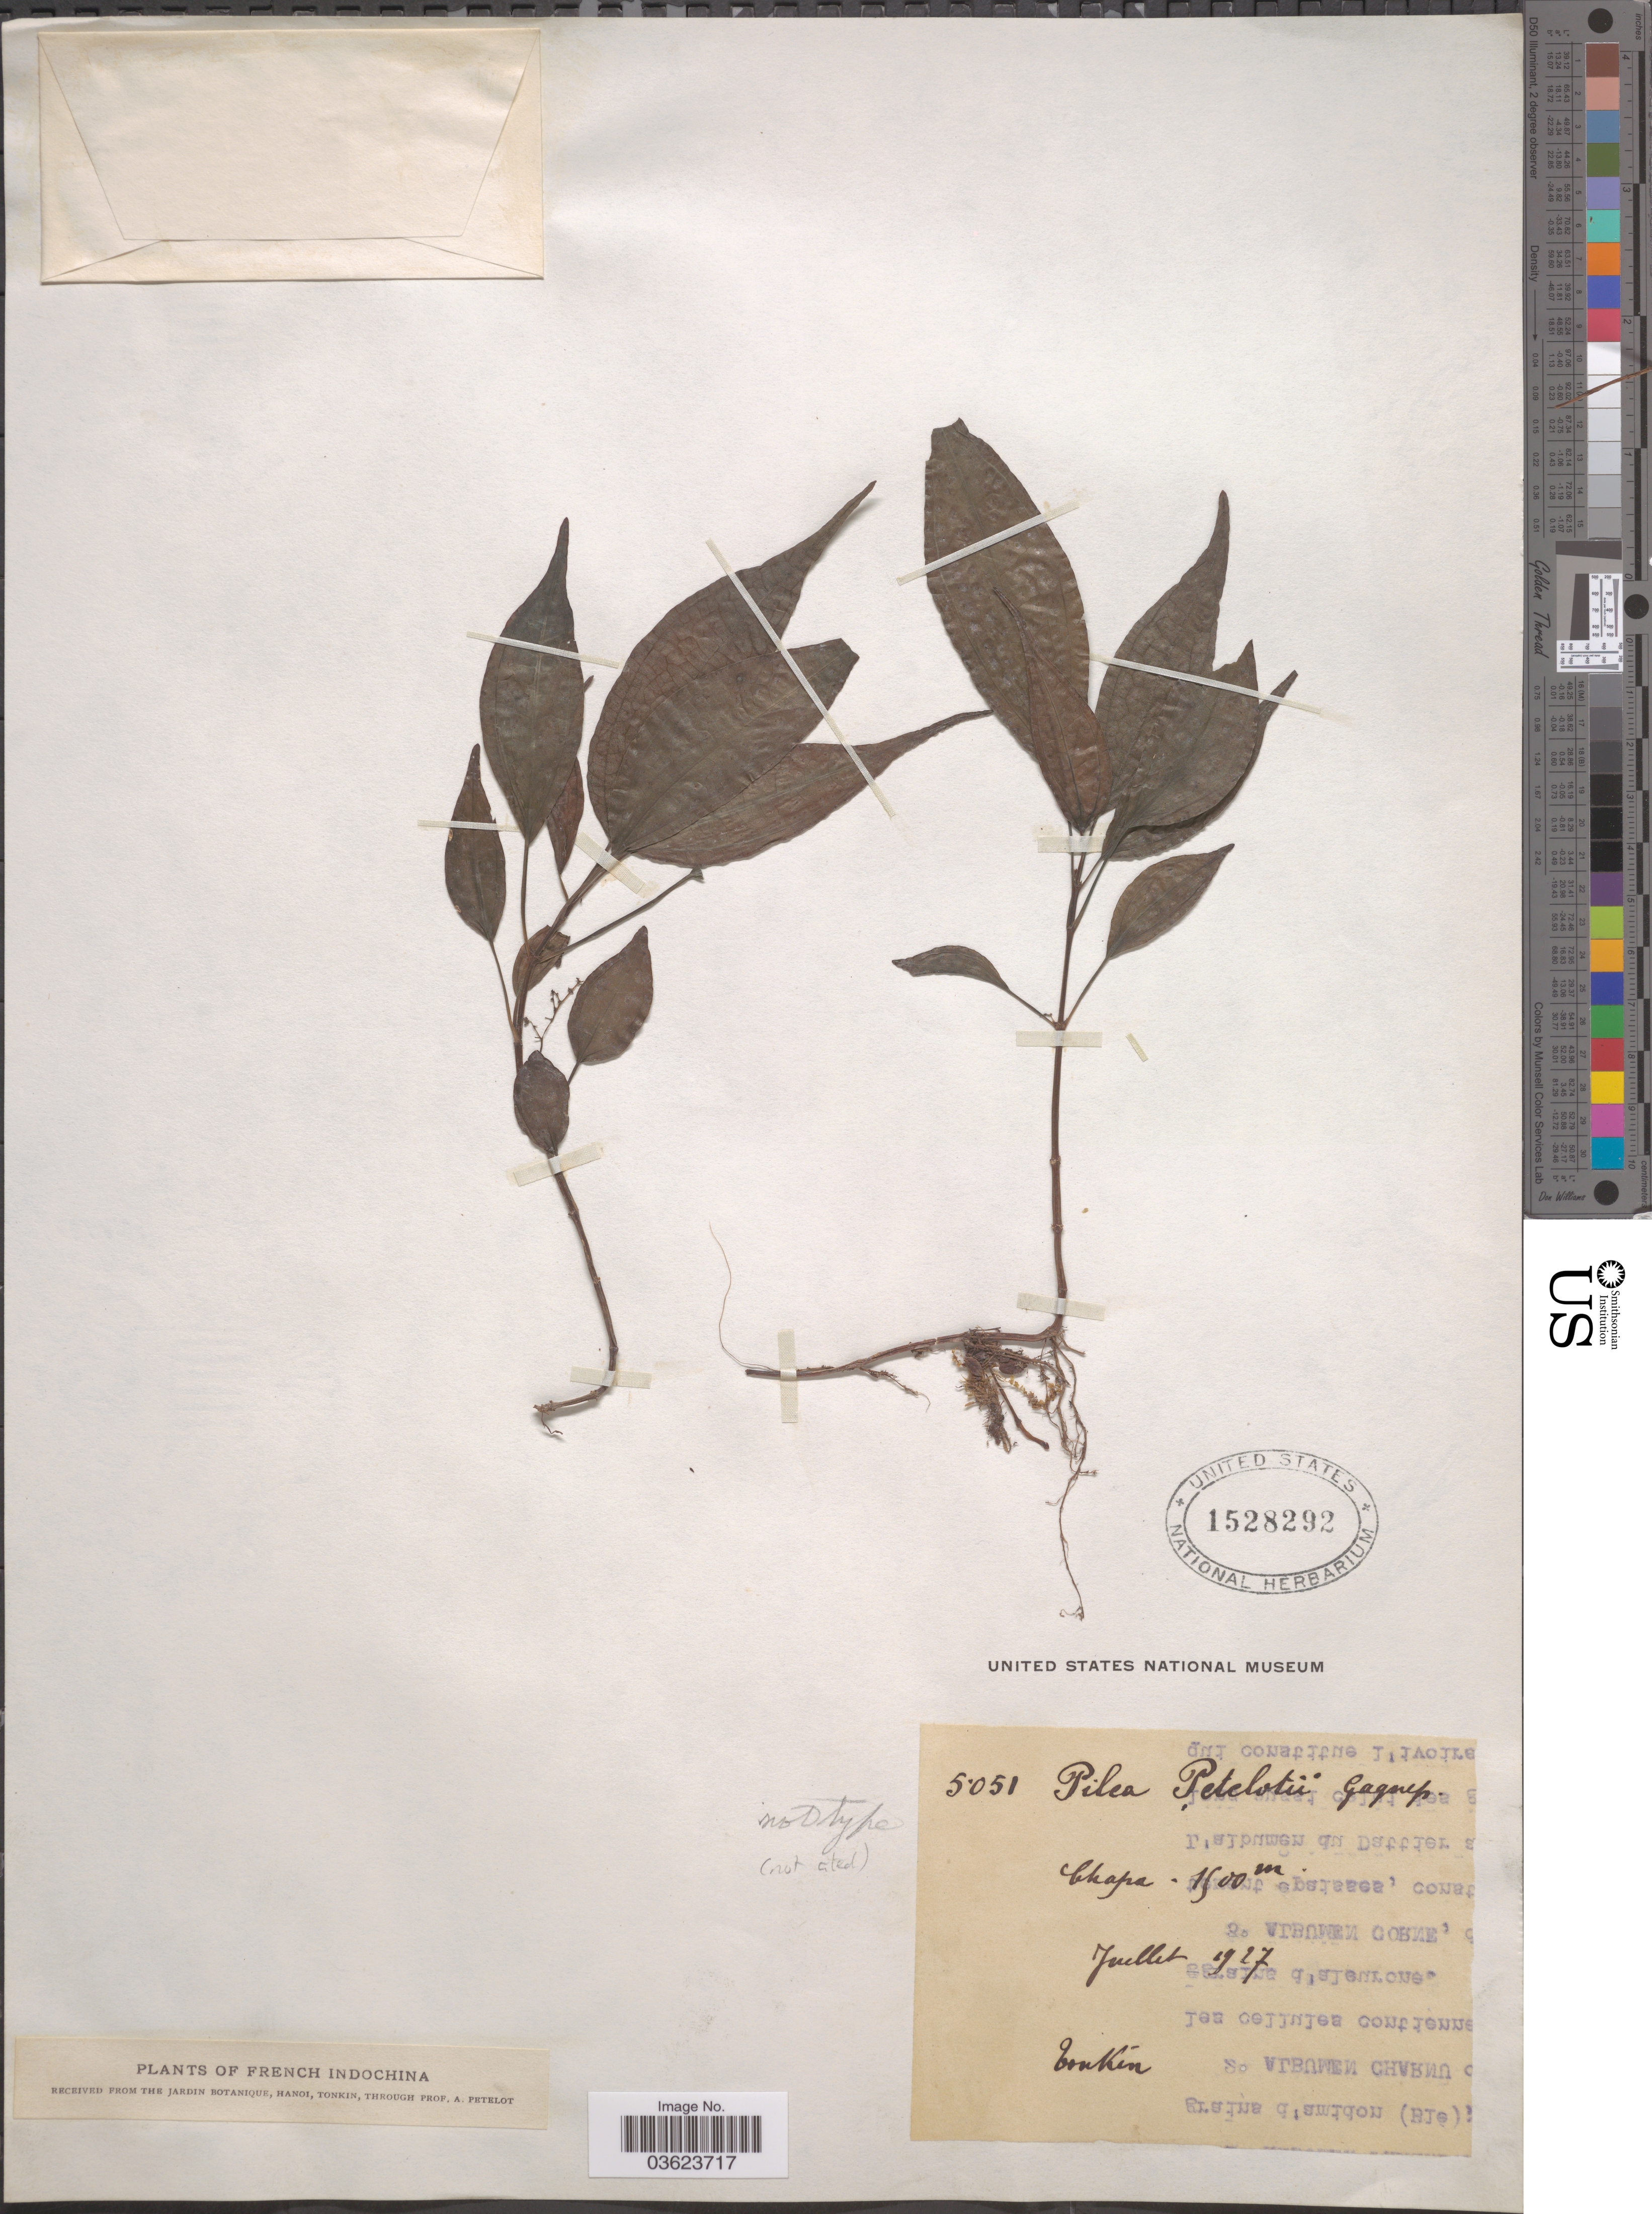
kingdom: Plantae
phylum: Tracheophyta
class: Magnoliopsida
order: Rosales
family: Urticaceae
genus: Pilea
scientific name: Pilea petelotii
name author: Gagnep.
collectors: P. A. Pételot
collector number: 5051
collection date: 1927-07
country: Vietnam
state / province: Lao Cai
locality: French Indochina. Chapa.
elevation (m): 1500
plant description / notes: Possibly original material of Pilea petelotii Gagnep., but not a type; not cited in protologue. (Tropicos lists type as Petelot 1804; no duplicates of that collection at US)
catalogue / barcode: US 1528292